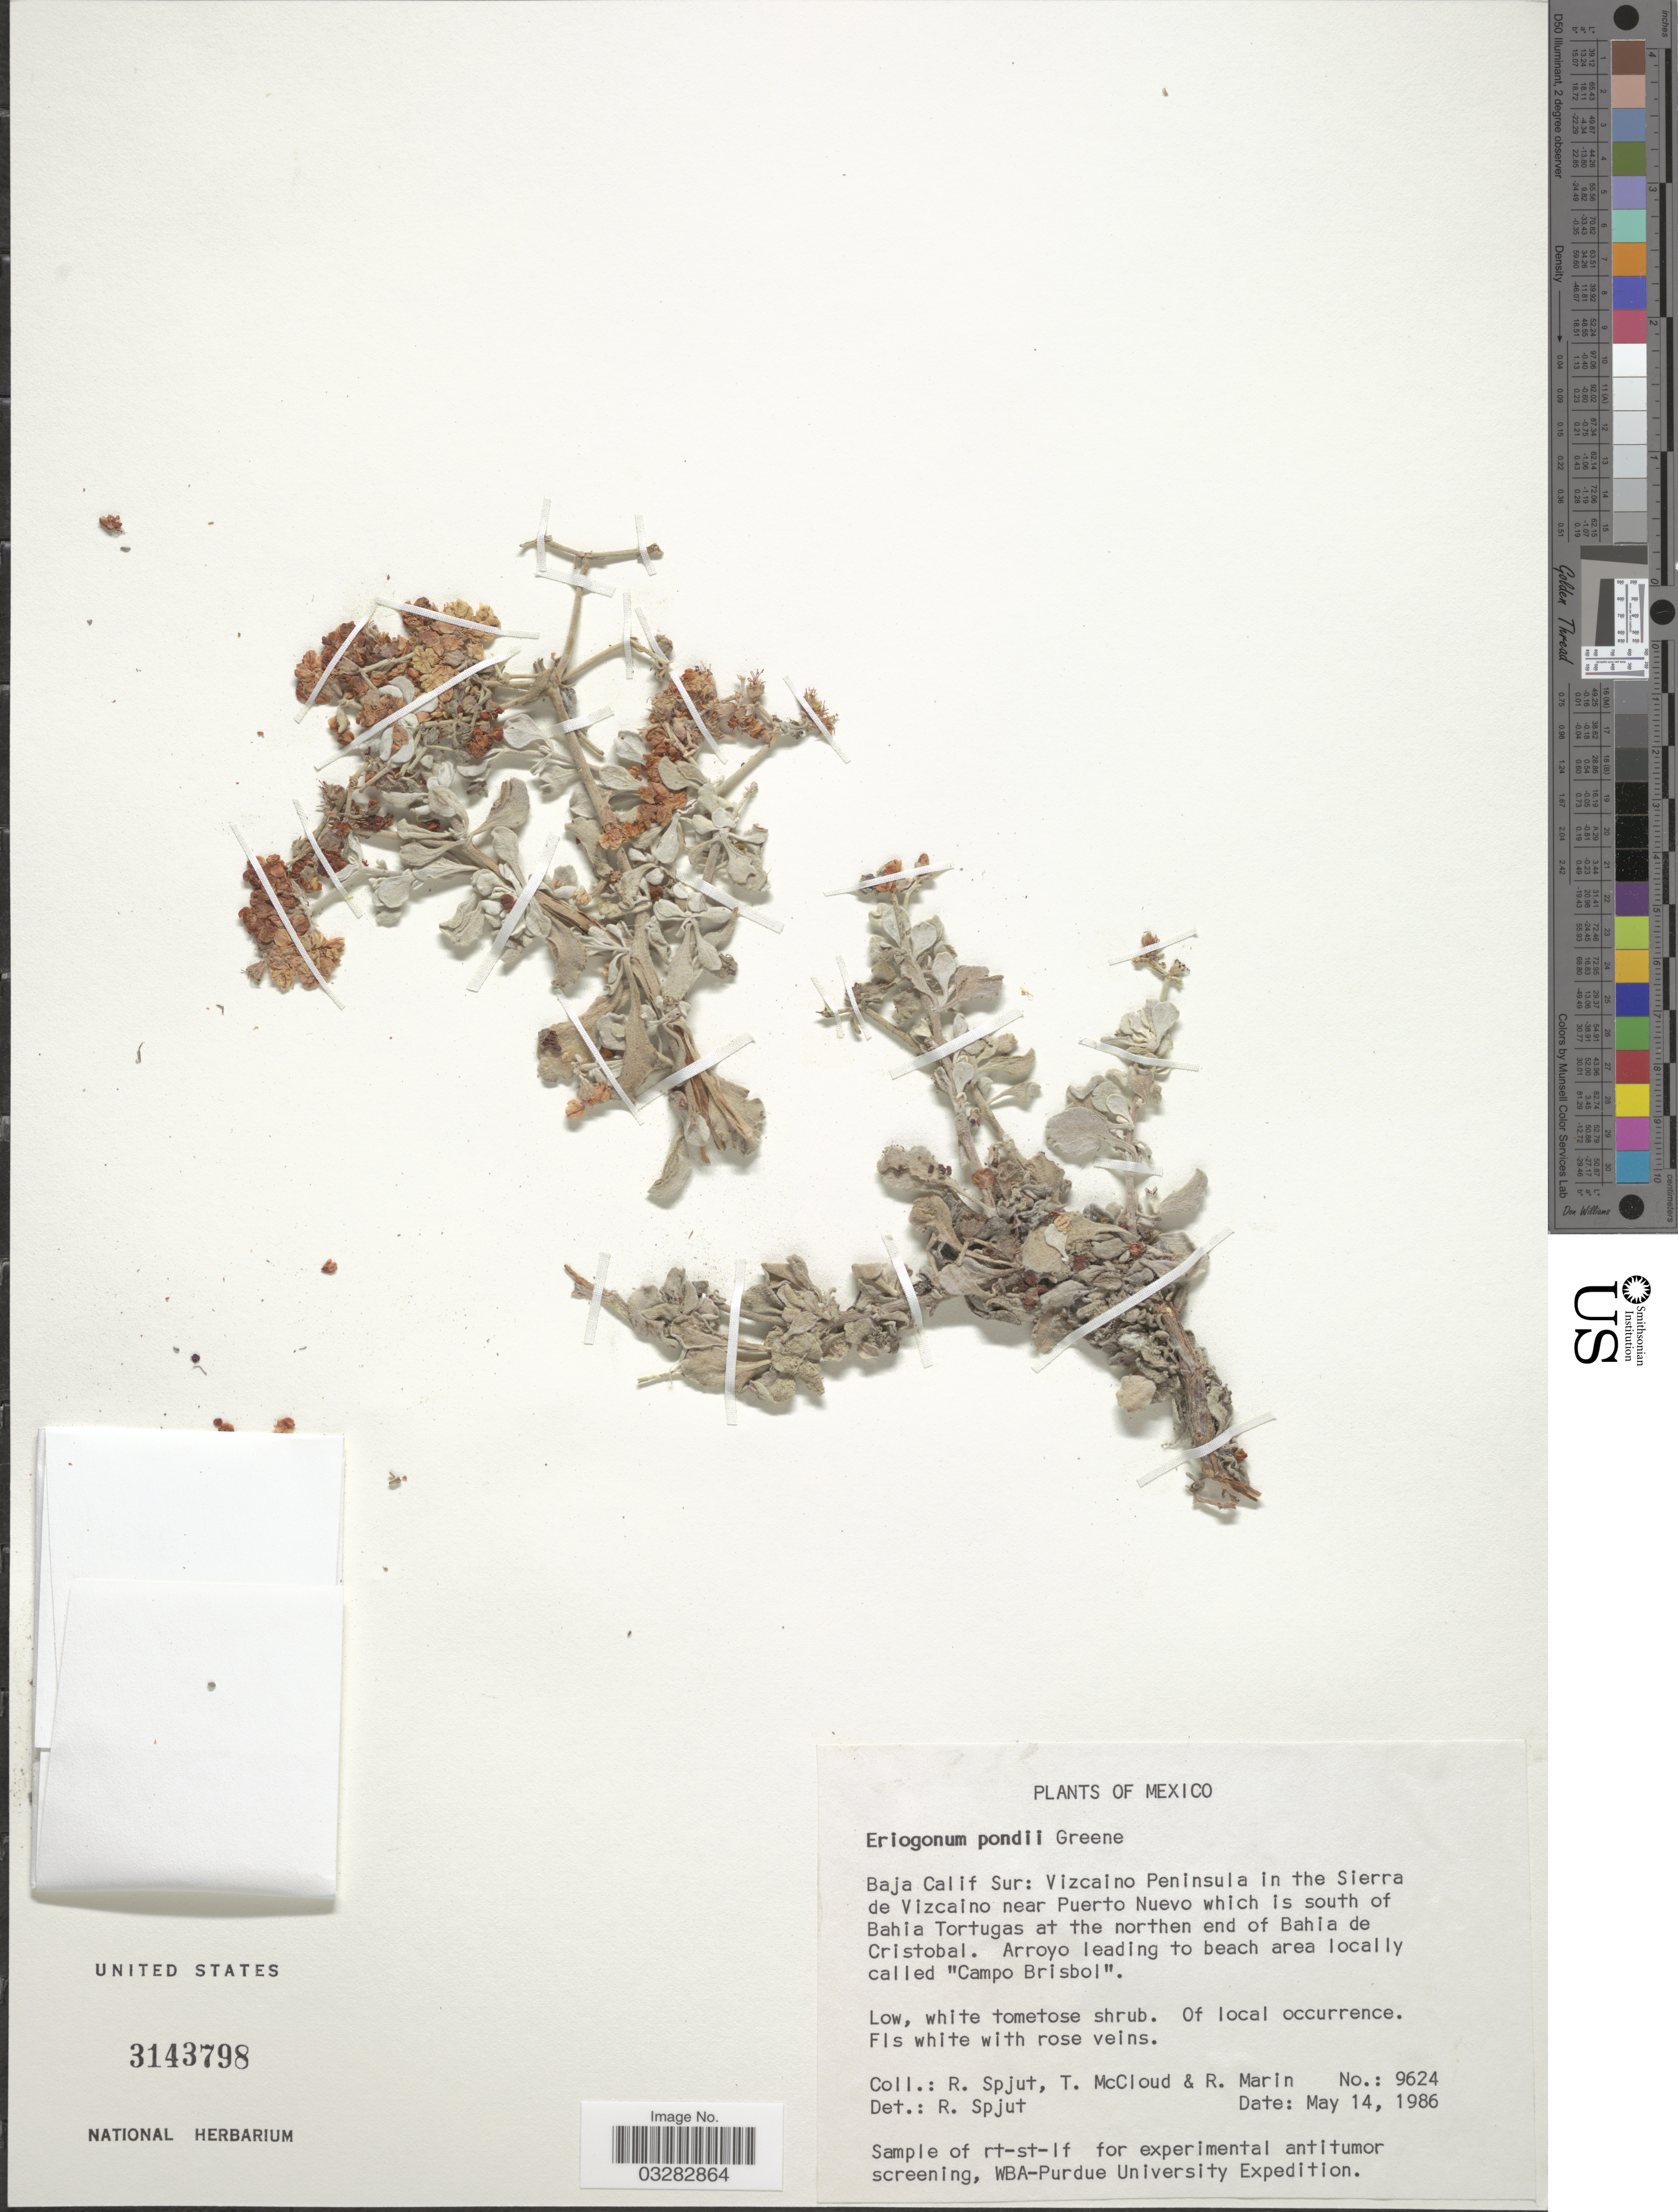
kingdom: Plantae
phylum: Tracheophyta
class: Magnoliopsida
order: Caryophyllales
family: Polygonaceae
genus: Eriogonum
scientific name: Eriogonum pondii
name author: Greene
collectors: R. Spjut, T. McCloud & R. Marin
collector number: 9624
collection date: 1986-05-14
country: Mexico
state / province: Baja California Sur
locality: Vizcaino Peninsula in the Sierra de Vizcaino near Puerto Nuevo which is south of Bahia Tortugas at the northern end of Bahia de Cristobal. Arroyo leading to beach area locally called "Campo Brisbol".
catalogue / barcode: US 3143798